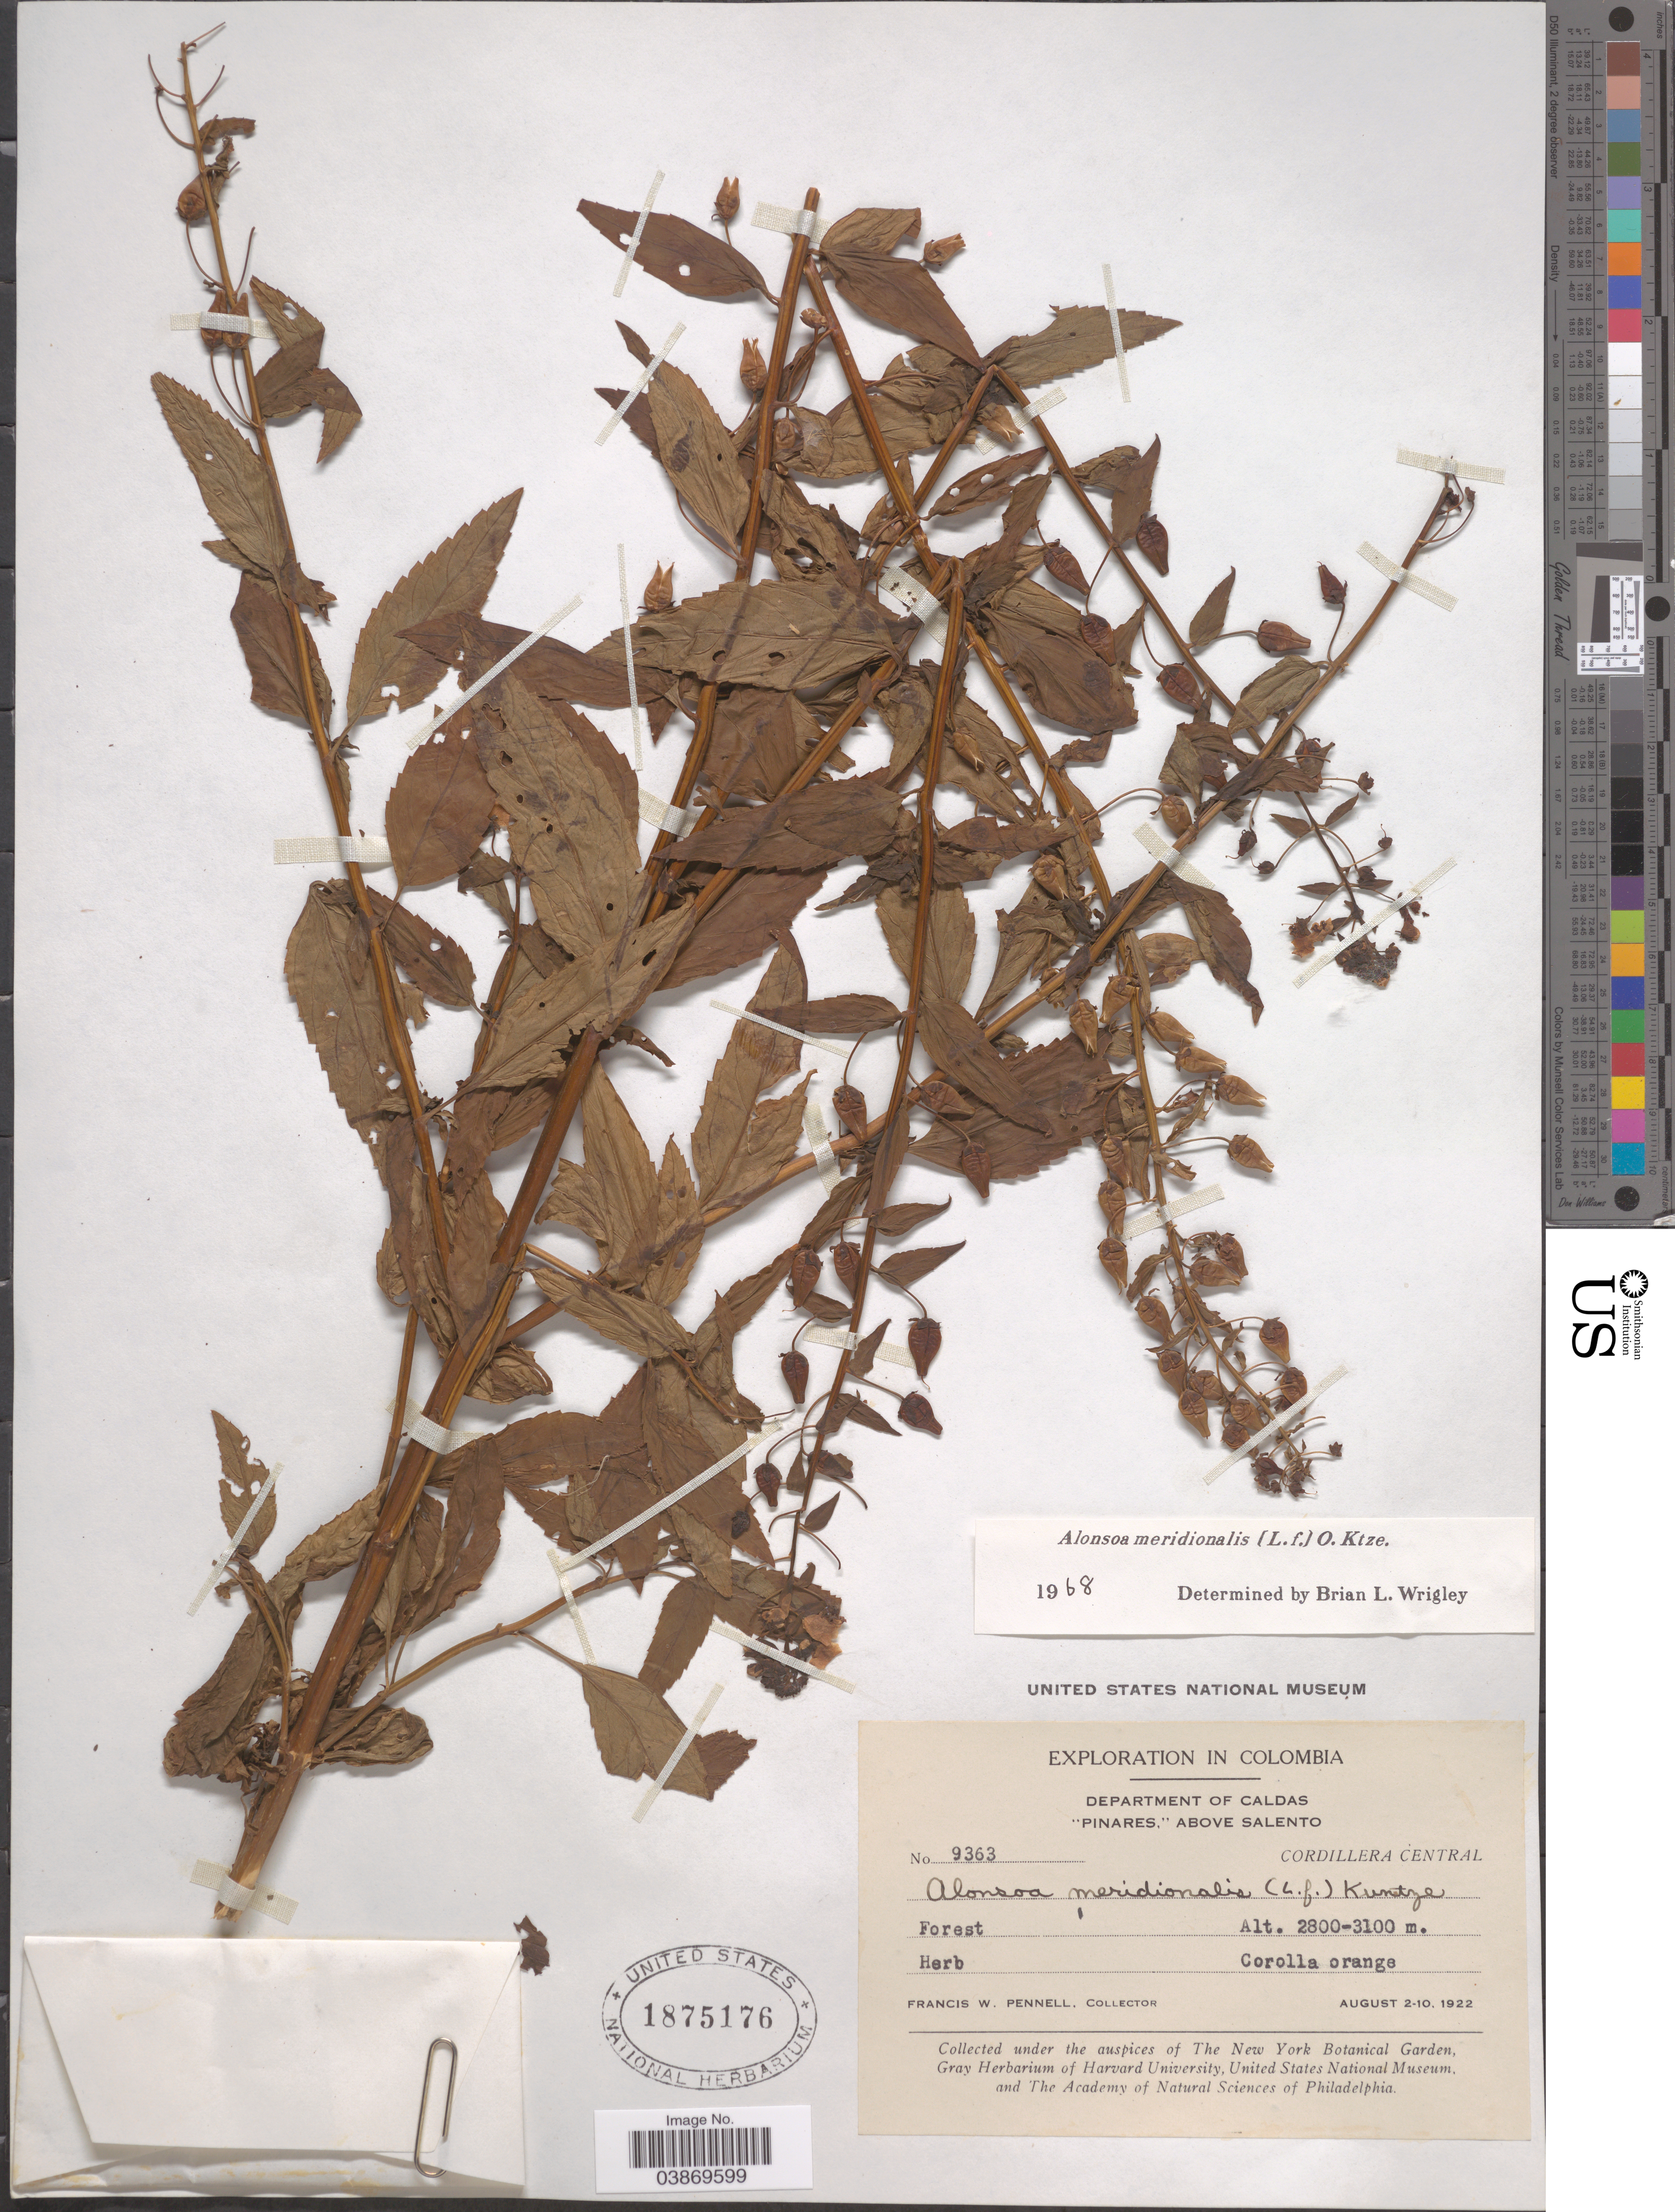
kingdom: Plantae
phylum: Tracheophyta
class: Magnoliopsida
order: Lamiales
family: Scrophulariaceae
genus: Alonsoa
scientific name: Alonsoa meridionalis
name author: (L. f.) Kuntze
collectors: F. W. Pennell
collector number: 9363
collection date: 1922-08-02/1922-08-10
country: Colombia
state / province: Caldas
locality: Department of Caldas. "Pinares," above Salento. Cordillera Central.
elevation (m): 2800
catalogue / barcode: US 1875176